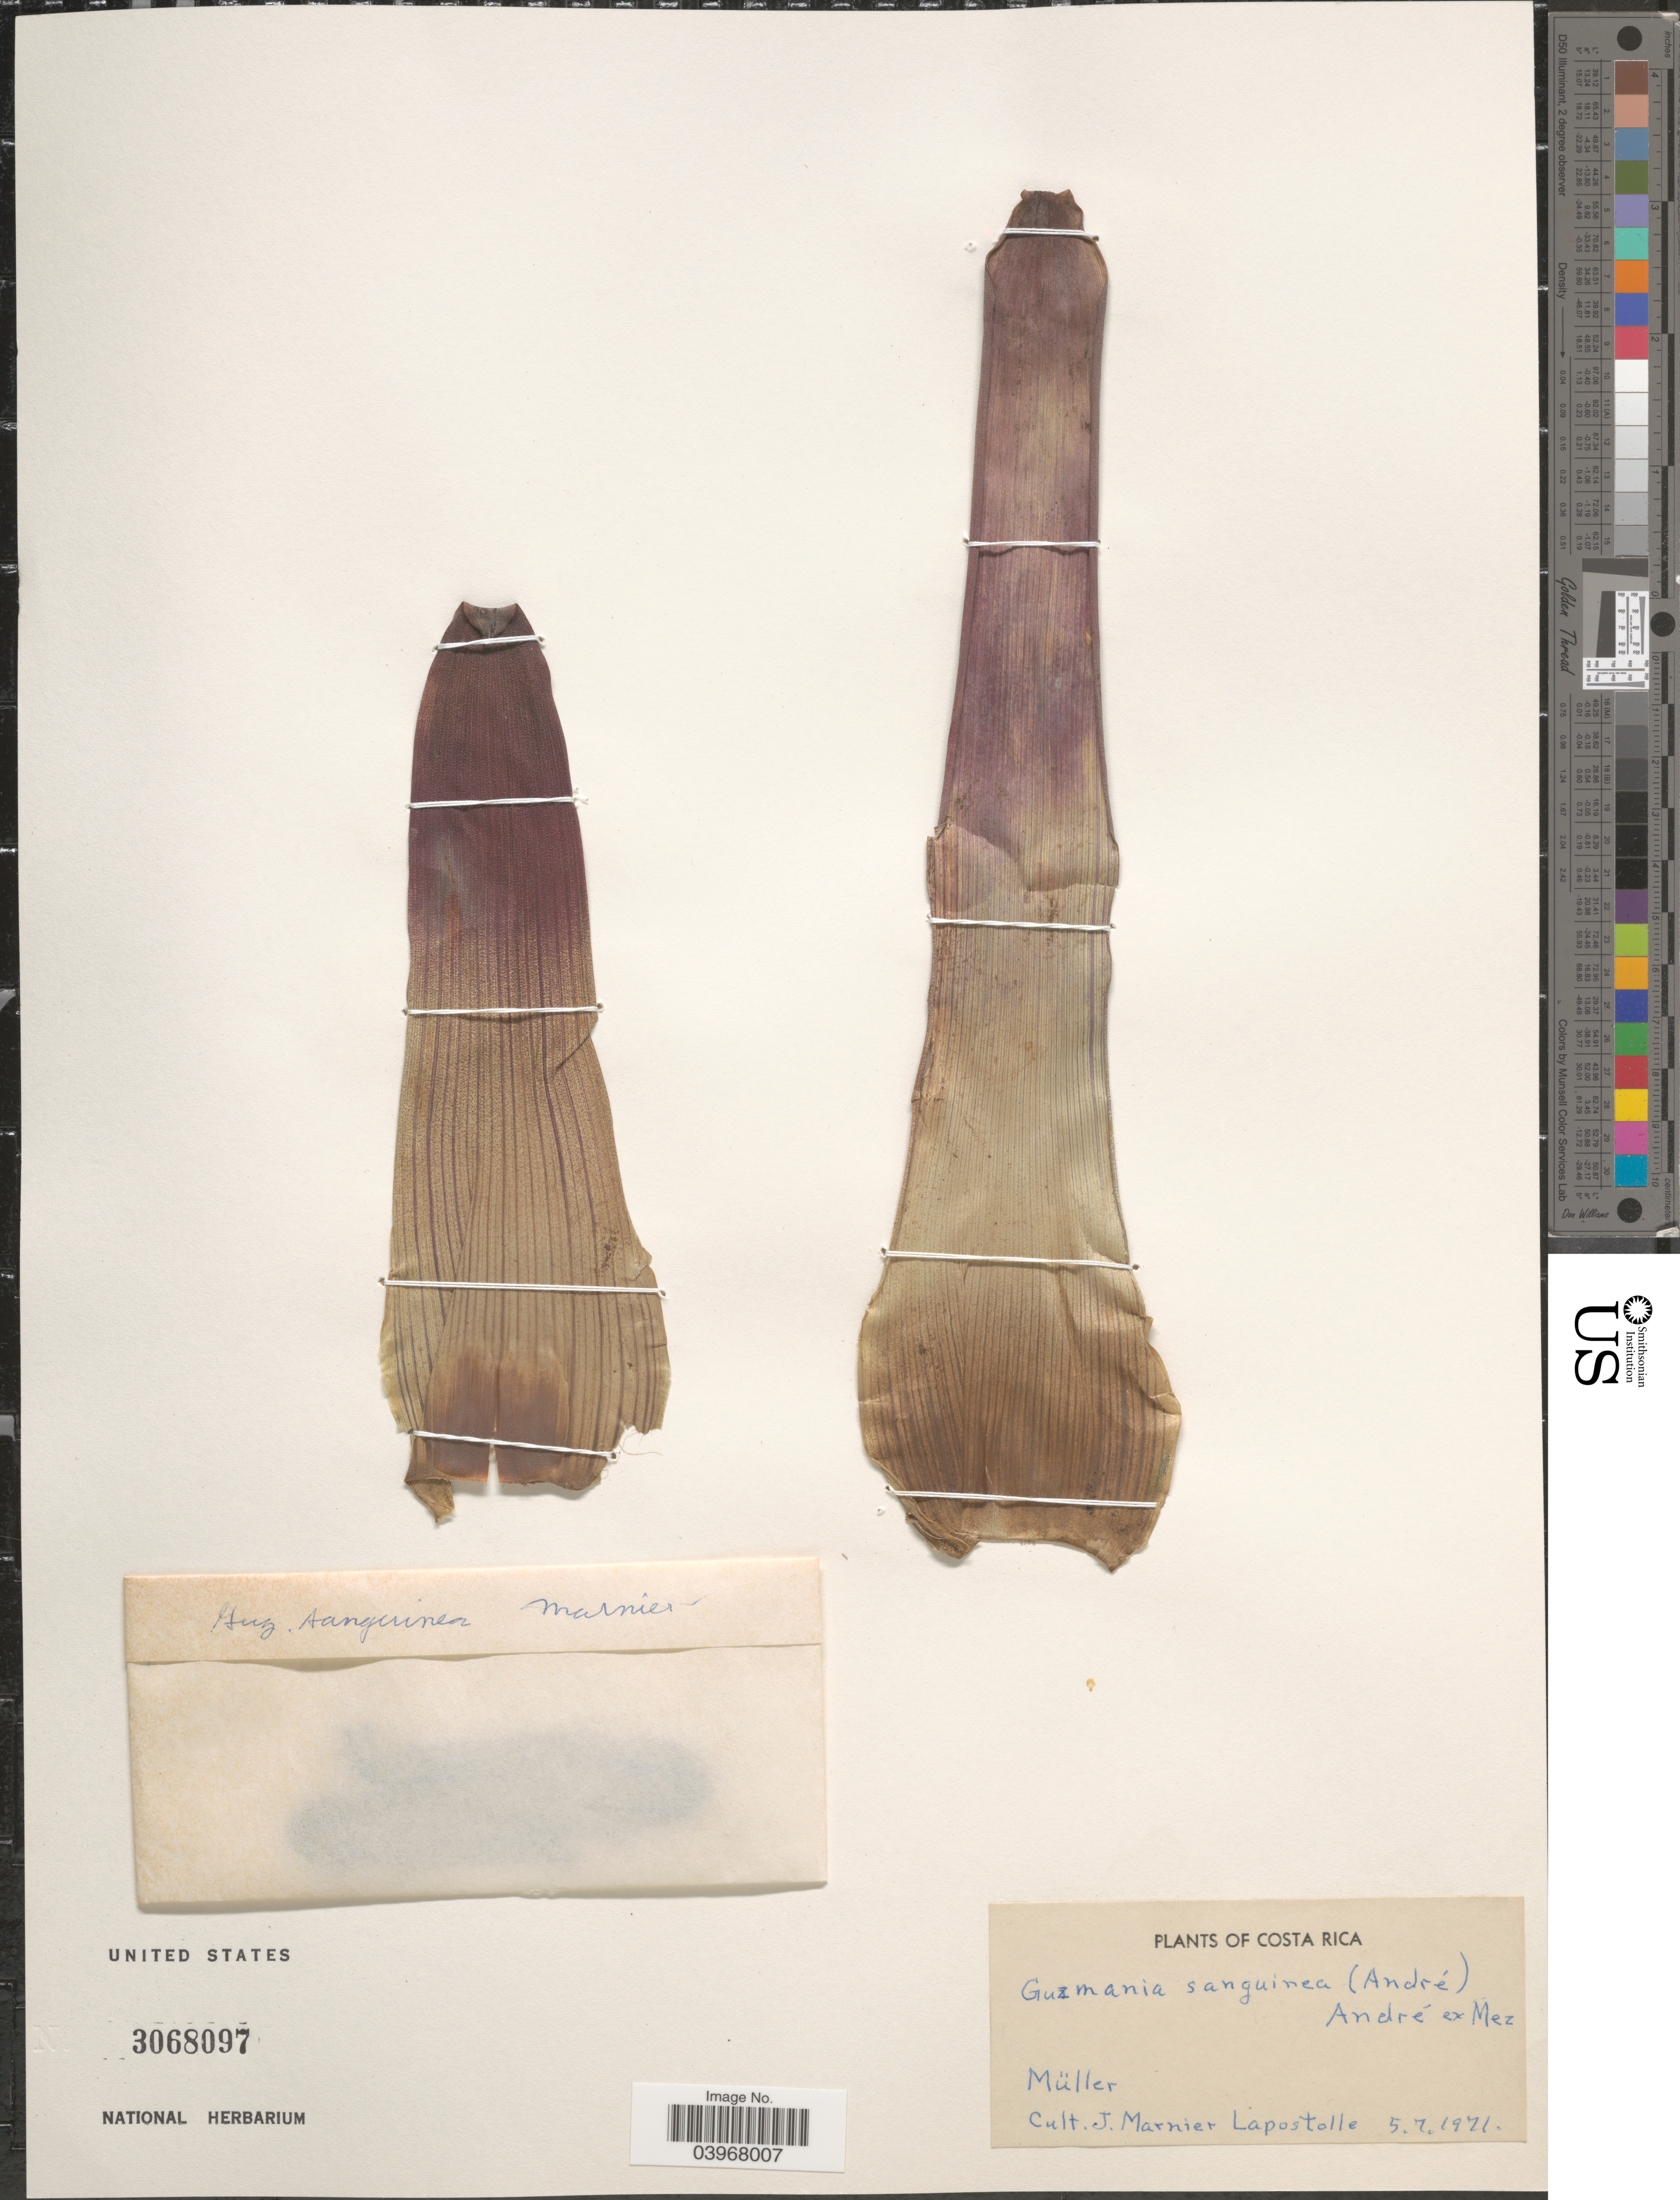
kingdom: Plantae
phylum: Tracheophyta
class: Liliopsida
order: Poales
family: Bromeliaceae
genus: Guzmania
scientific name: Guzmania sanguinea var. sanguinea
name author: (André) André ex Mez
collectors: J. Marnier-Lapostolle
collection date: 1971-07-05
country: Costa Rica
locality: Müller.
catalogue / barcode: US 3068097